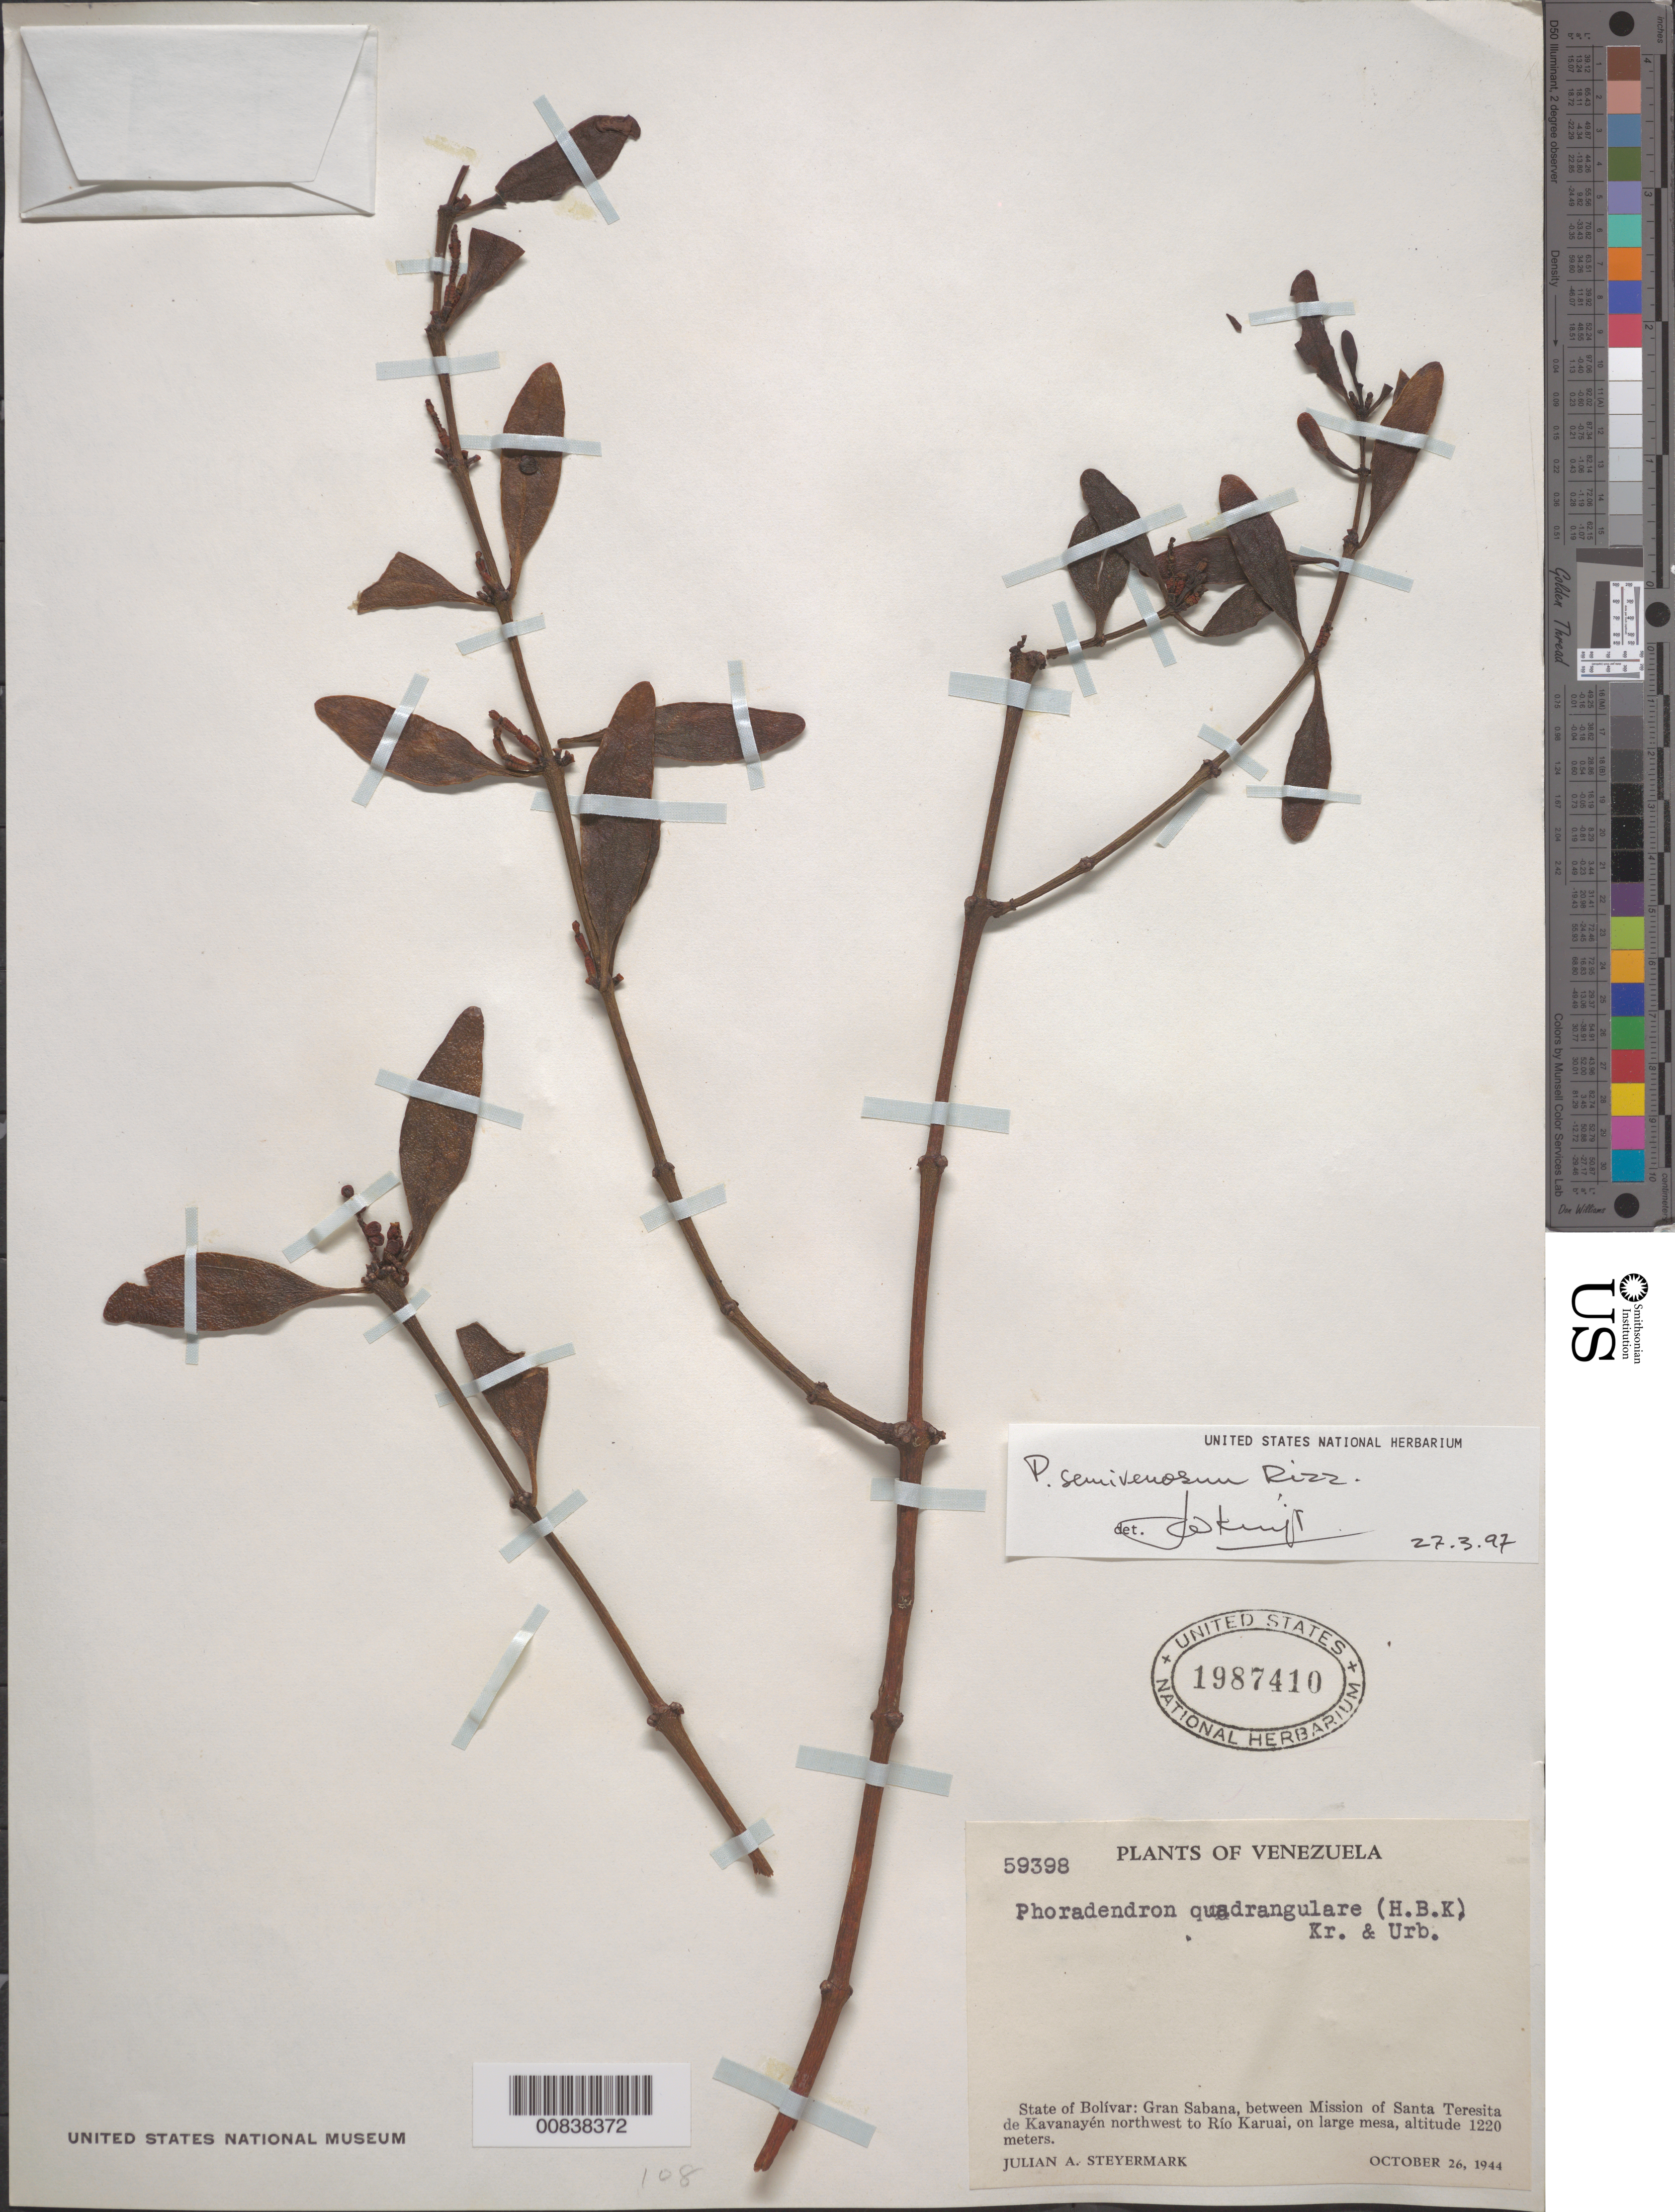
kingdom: Plantae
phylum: Tracheophyta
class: Magnoliopsida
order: Santalales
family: Viscaceae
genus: Phoradendron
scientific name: Phoradendron semivenosum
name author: Rizzini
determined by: Kuijt, Job, (CANADA)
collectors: J. Steyermark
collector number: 59398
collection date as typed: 26-Oct-44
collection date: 1944-10-26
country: Venezuela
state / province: Bolívar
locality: Gran Sabana, between Mission of Santa Teresita de Kavanayén NW to Río Karuai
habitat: On large mesa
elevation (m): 1220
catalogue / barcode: US 1987410